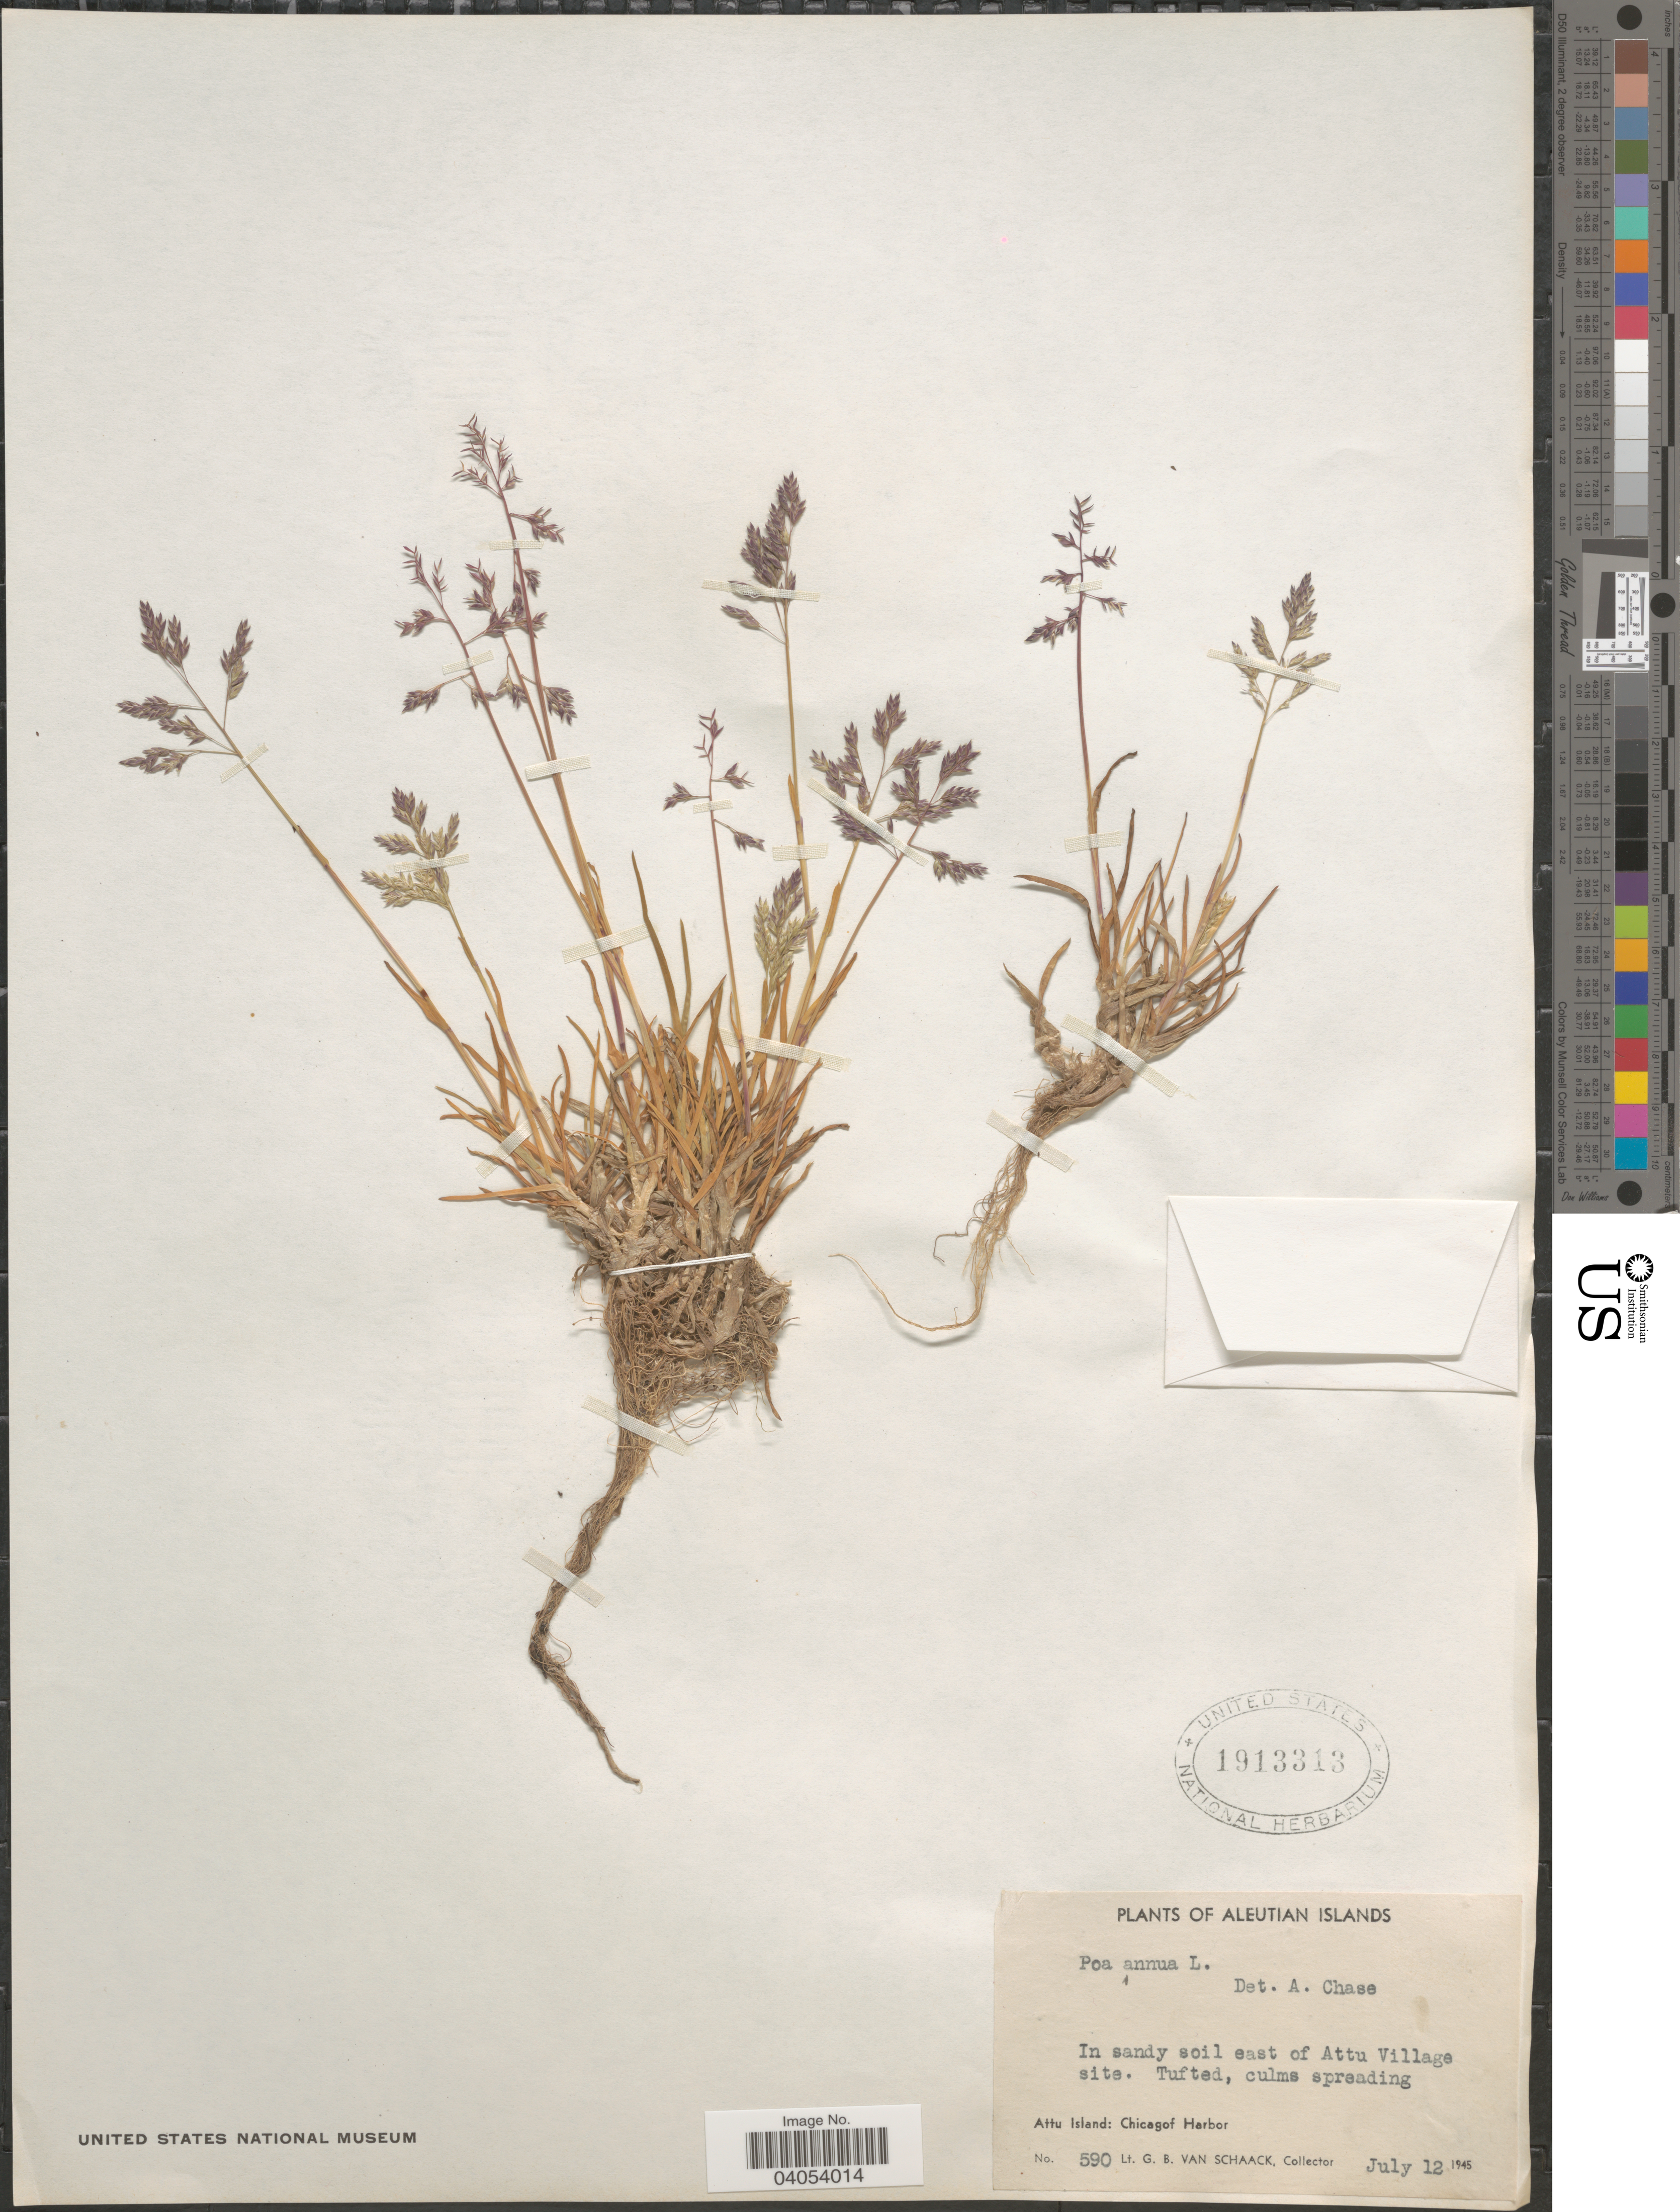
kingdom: Plantae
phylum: Tracheophyta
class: Liliopsida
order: Poales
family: Poaceae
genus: Poa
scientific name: Poa annua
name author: L.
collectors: G. Van Schaack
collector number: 590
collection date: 1945-07-12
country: United States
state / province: Alaska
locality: Aleutian Islands. Attu Island: Chicagof Harbor.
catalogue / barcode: US 1913313